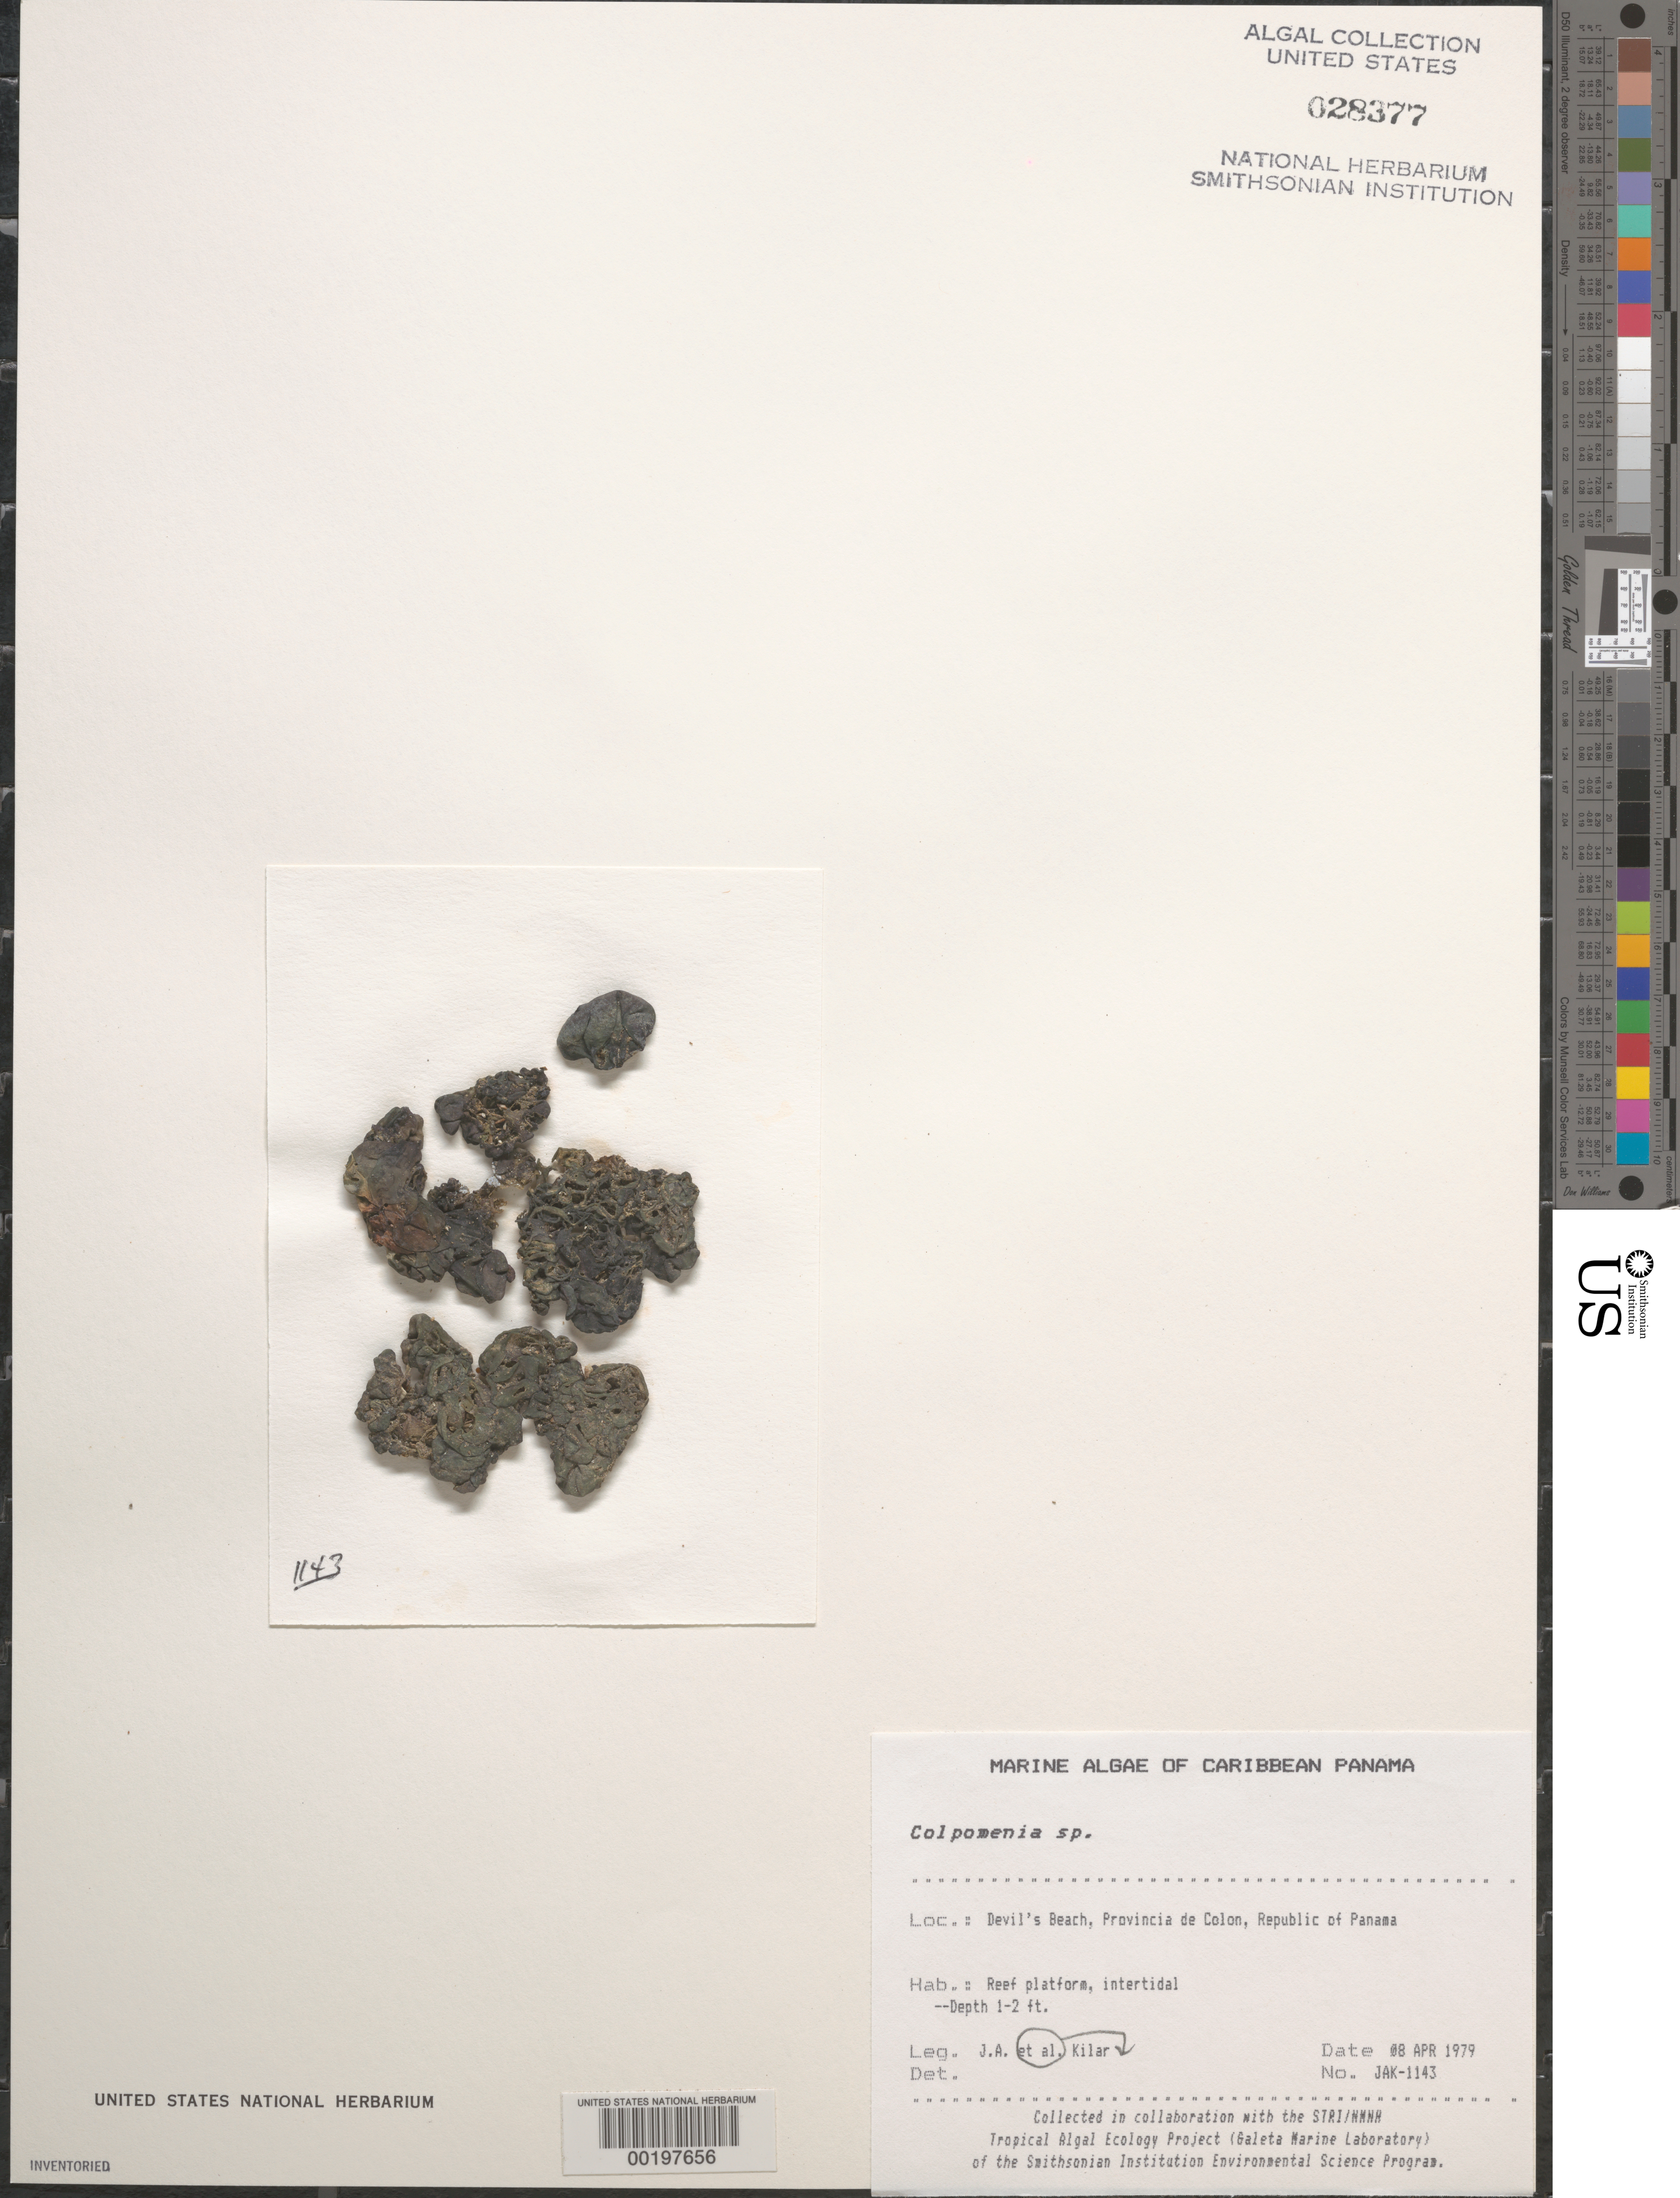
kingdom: Chromista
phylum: Ochrophyta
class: Phaeophyceae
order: Scytosiphonales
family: Scytosiphonaceae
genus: Colpomenia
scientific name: Colpomenia sp.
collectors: J. A. Kilar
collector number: JAK-1143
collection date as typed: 08 Apr 1979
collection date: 1979-04-08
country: Panama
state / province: Colón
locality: Devil's Beach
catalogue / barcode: US 28377